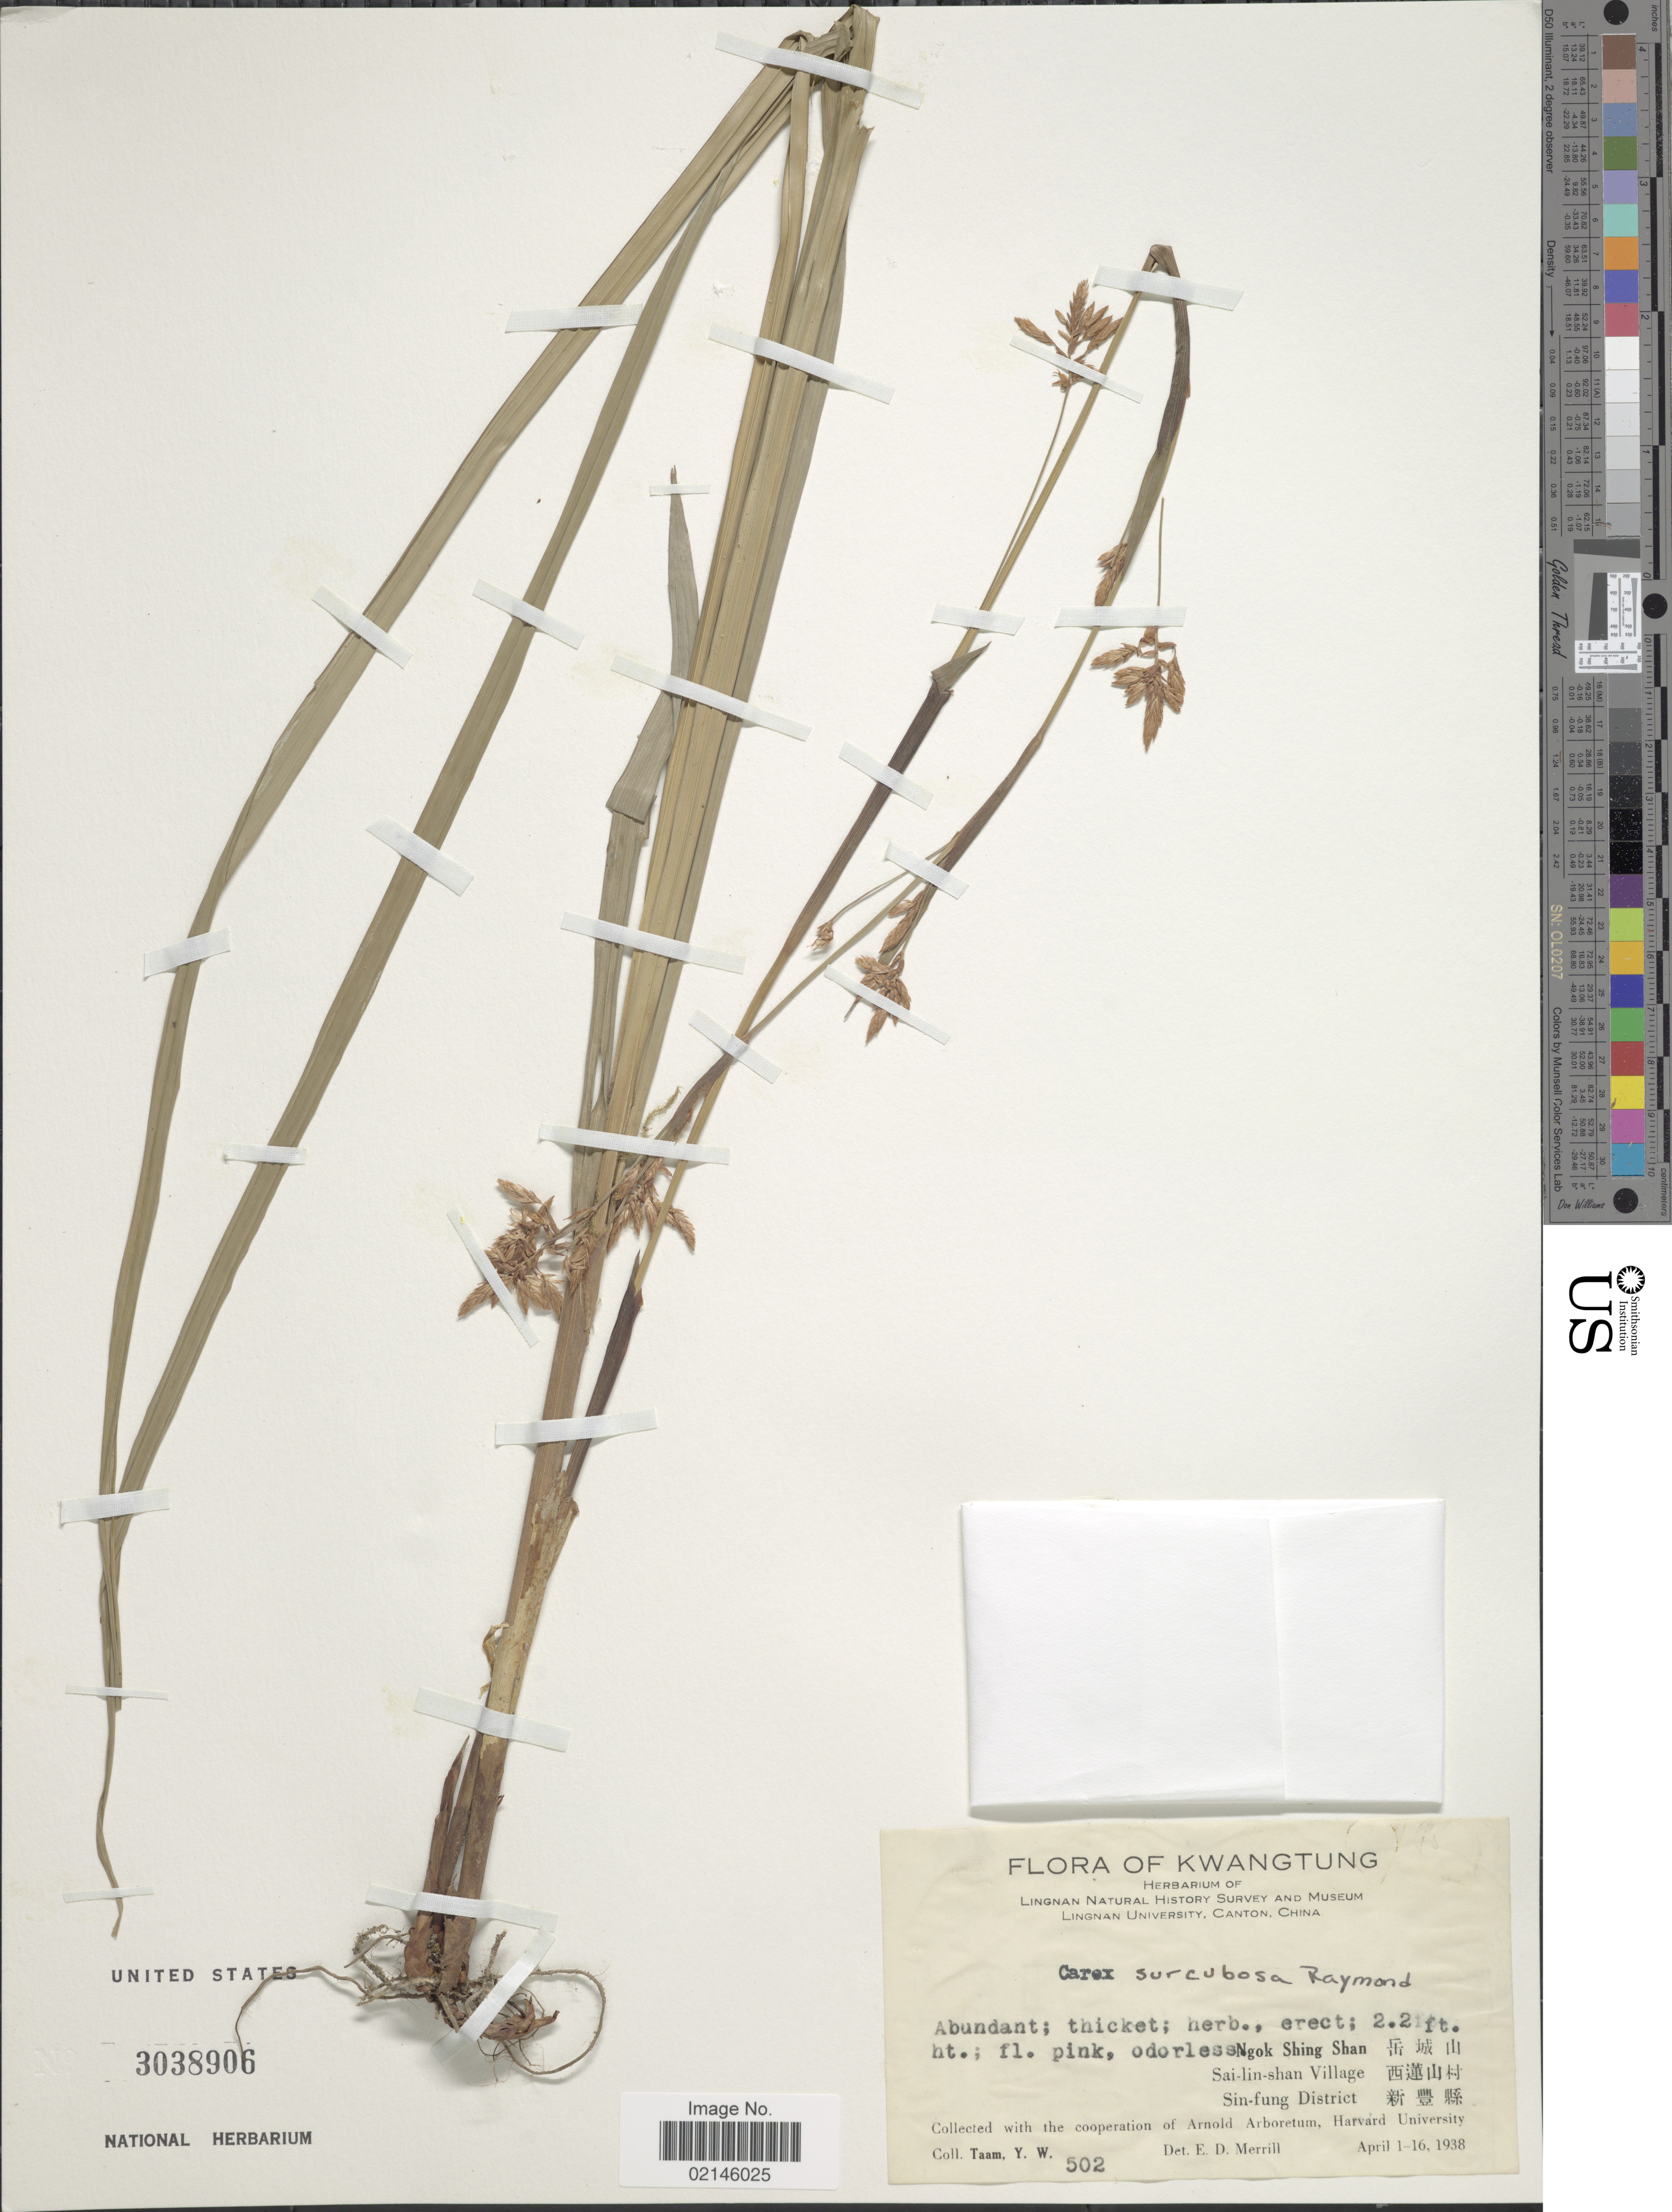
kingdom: Plantae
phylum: Tracheophyta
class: Liliopsida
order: Poales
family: Cyperaceae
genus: Carex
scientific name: Carex tsiangii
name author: F.T. Wang & Tang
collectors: Y. W. Taam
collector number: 502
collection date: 1938-04-01/1938-04-16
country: China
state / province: Guangdong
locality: Kwangtung. Ngok Shing Shan. Sai-lin-shan Village. Sin-fung District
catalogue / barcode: US 3038906